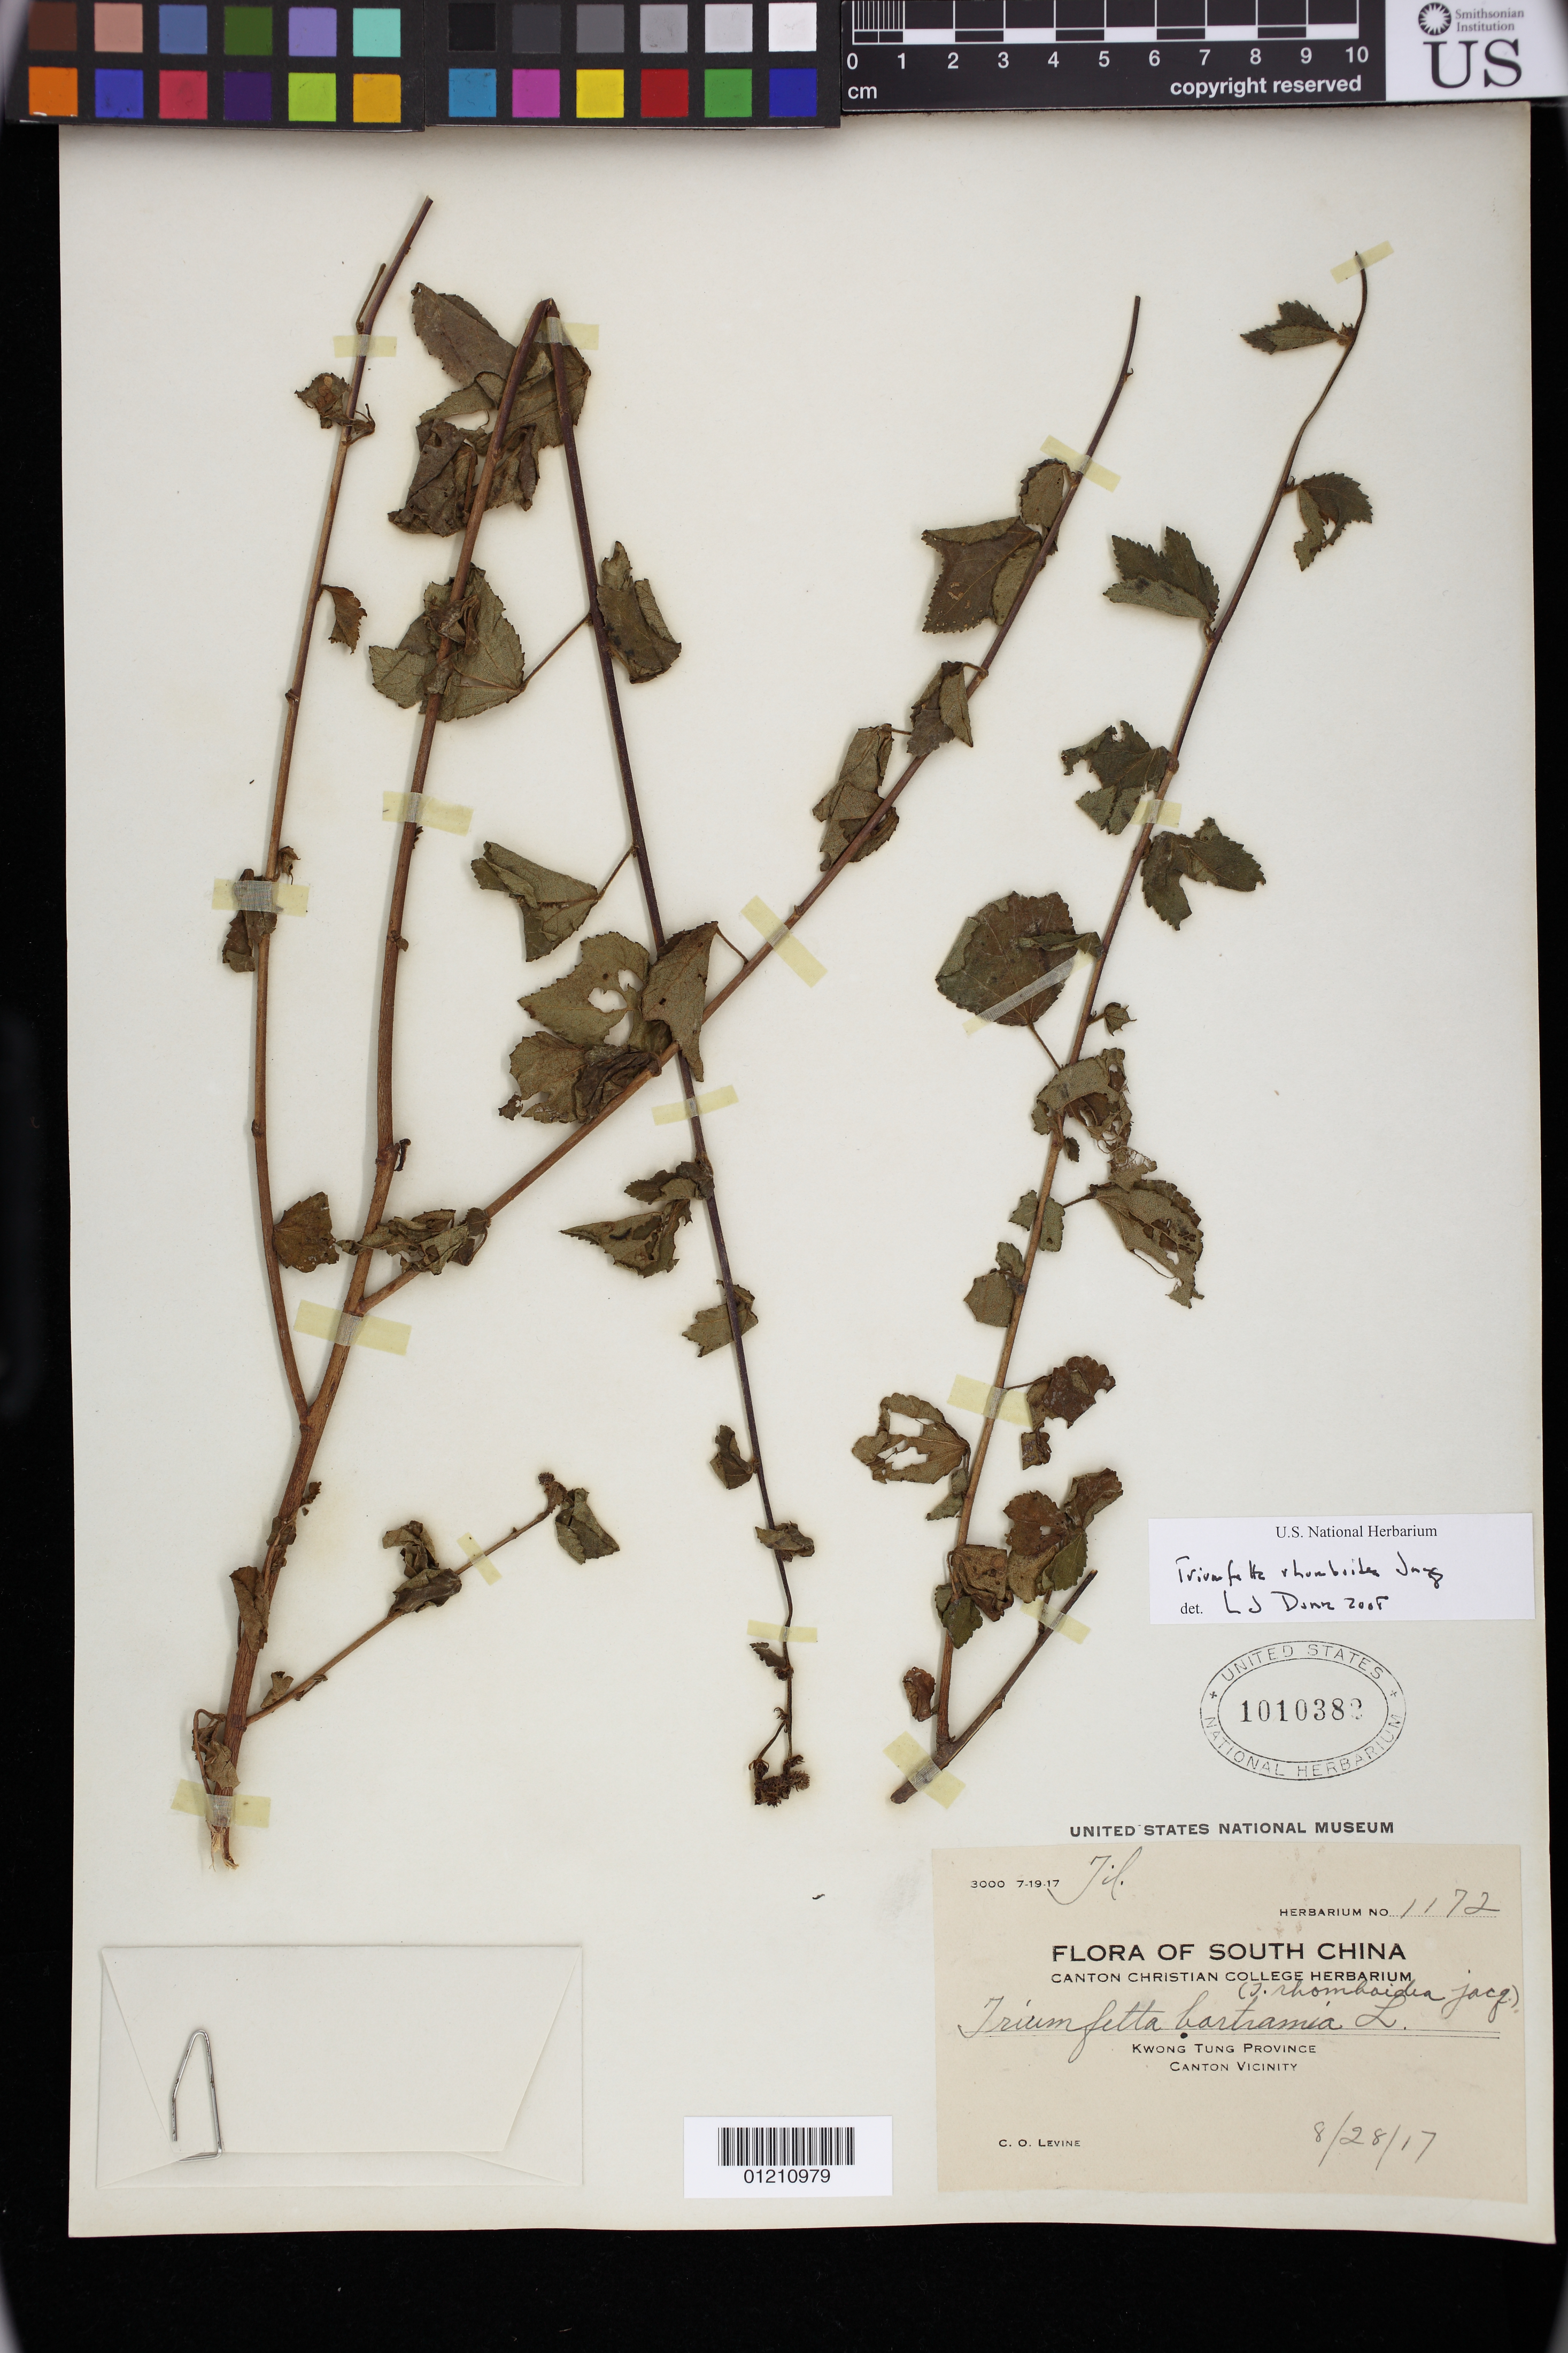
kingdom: Plantae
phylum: Tracheophyta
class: Magnoliopsida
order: Malvales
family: Malvaceae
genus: Triumfetta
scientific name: Triumfetta rhomboidea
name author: Jacq.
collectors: C. O. Levine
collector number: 1172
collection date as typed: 28 Aug 1917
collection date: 1917-08-28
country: China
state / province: Guangdong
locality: South China, Kwong Tung Province. Canton Vicinity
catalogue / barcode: US 1010382